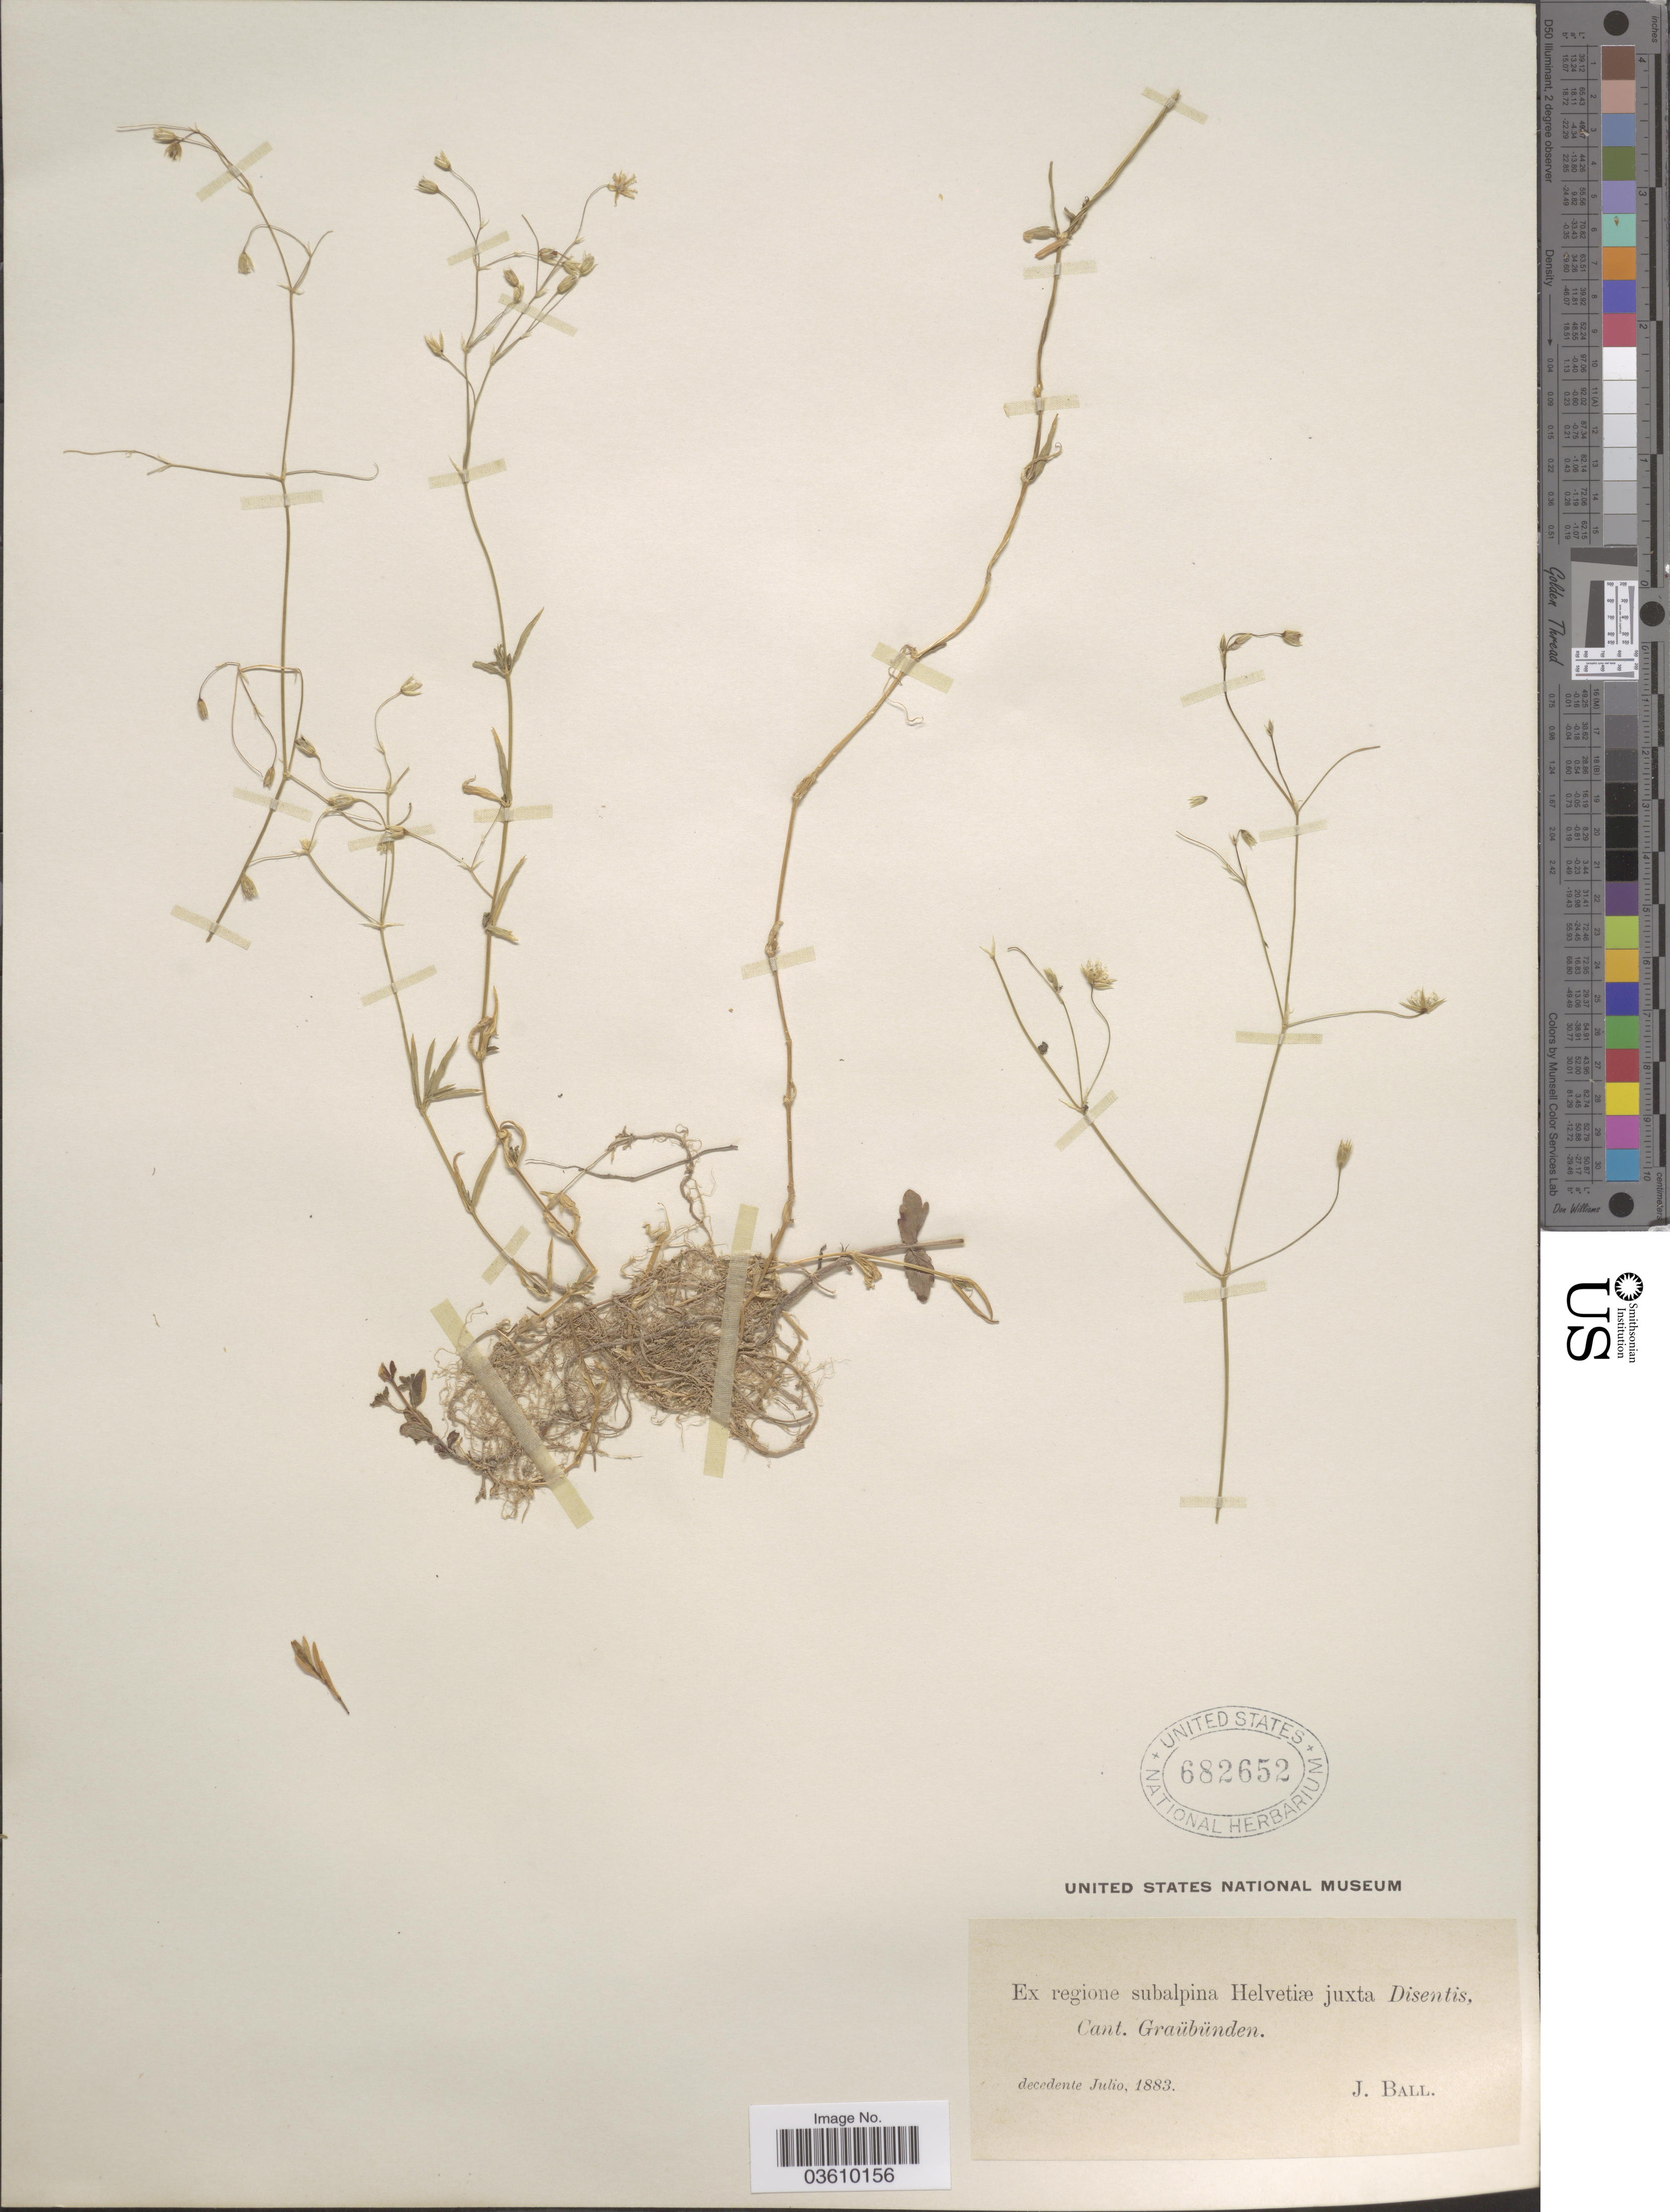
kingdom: Plantae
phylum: Tracheophyta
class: Magnoliopsida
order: Caryophyllales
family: Caryophyllaceae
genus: Stellaria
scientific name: Stellaria sp.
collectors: J. Ball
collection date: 1883-07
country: Switzerland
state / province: Graubunden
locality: Ex regione subalpina Helvetiæ juxta Disentis, Cant. Graübünden.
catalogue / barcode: US 682652